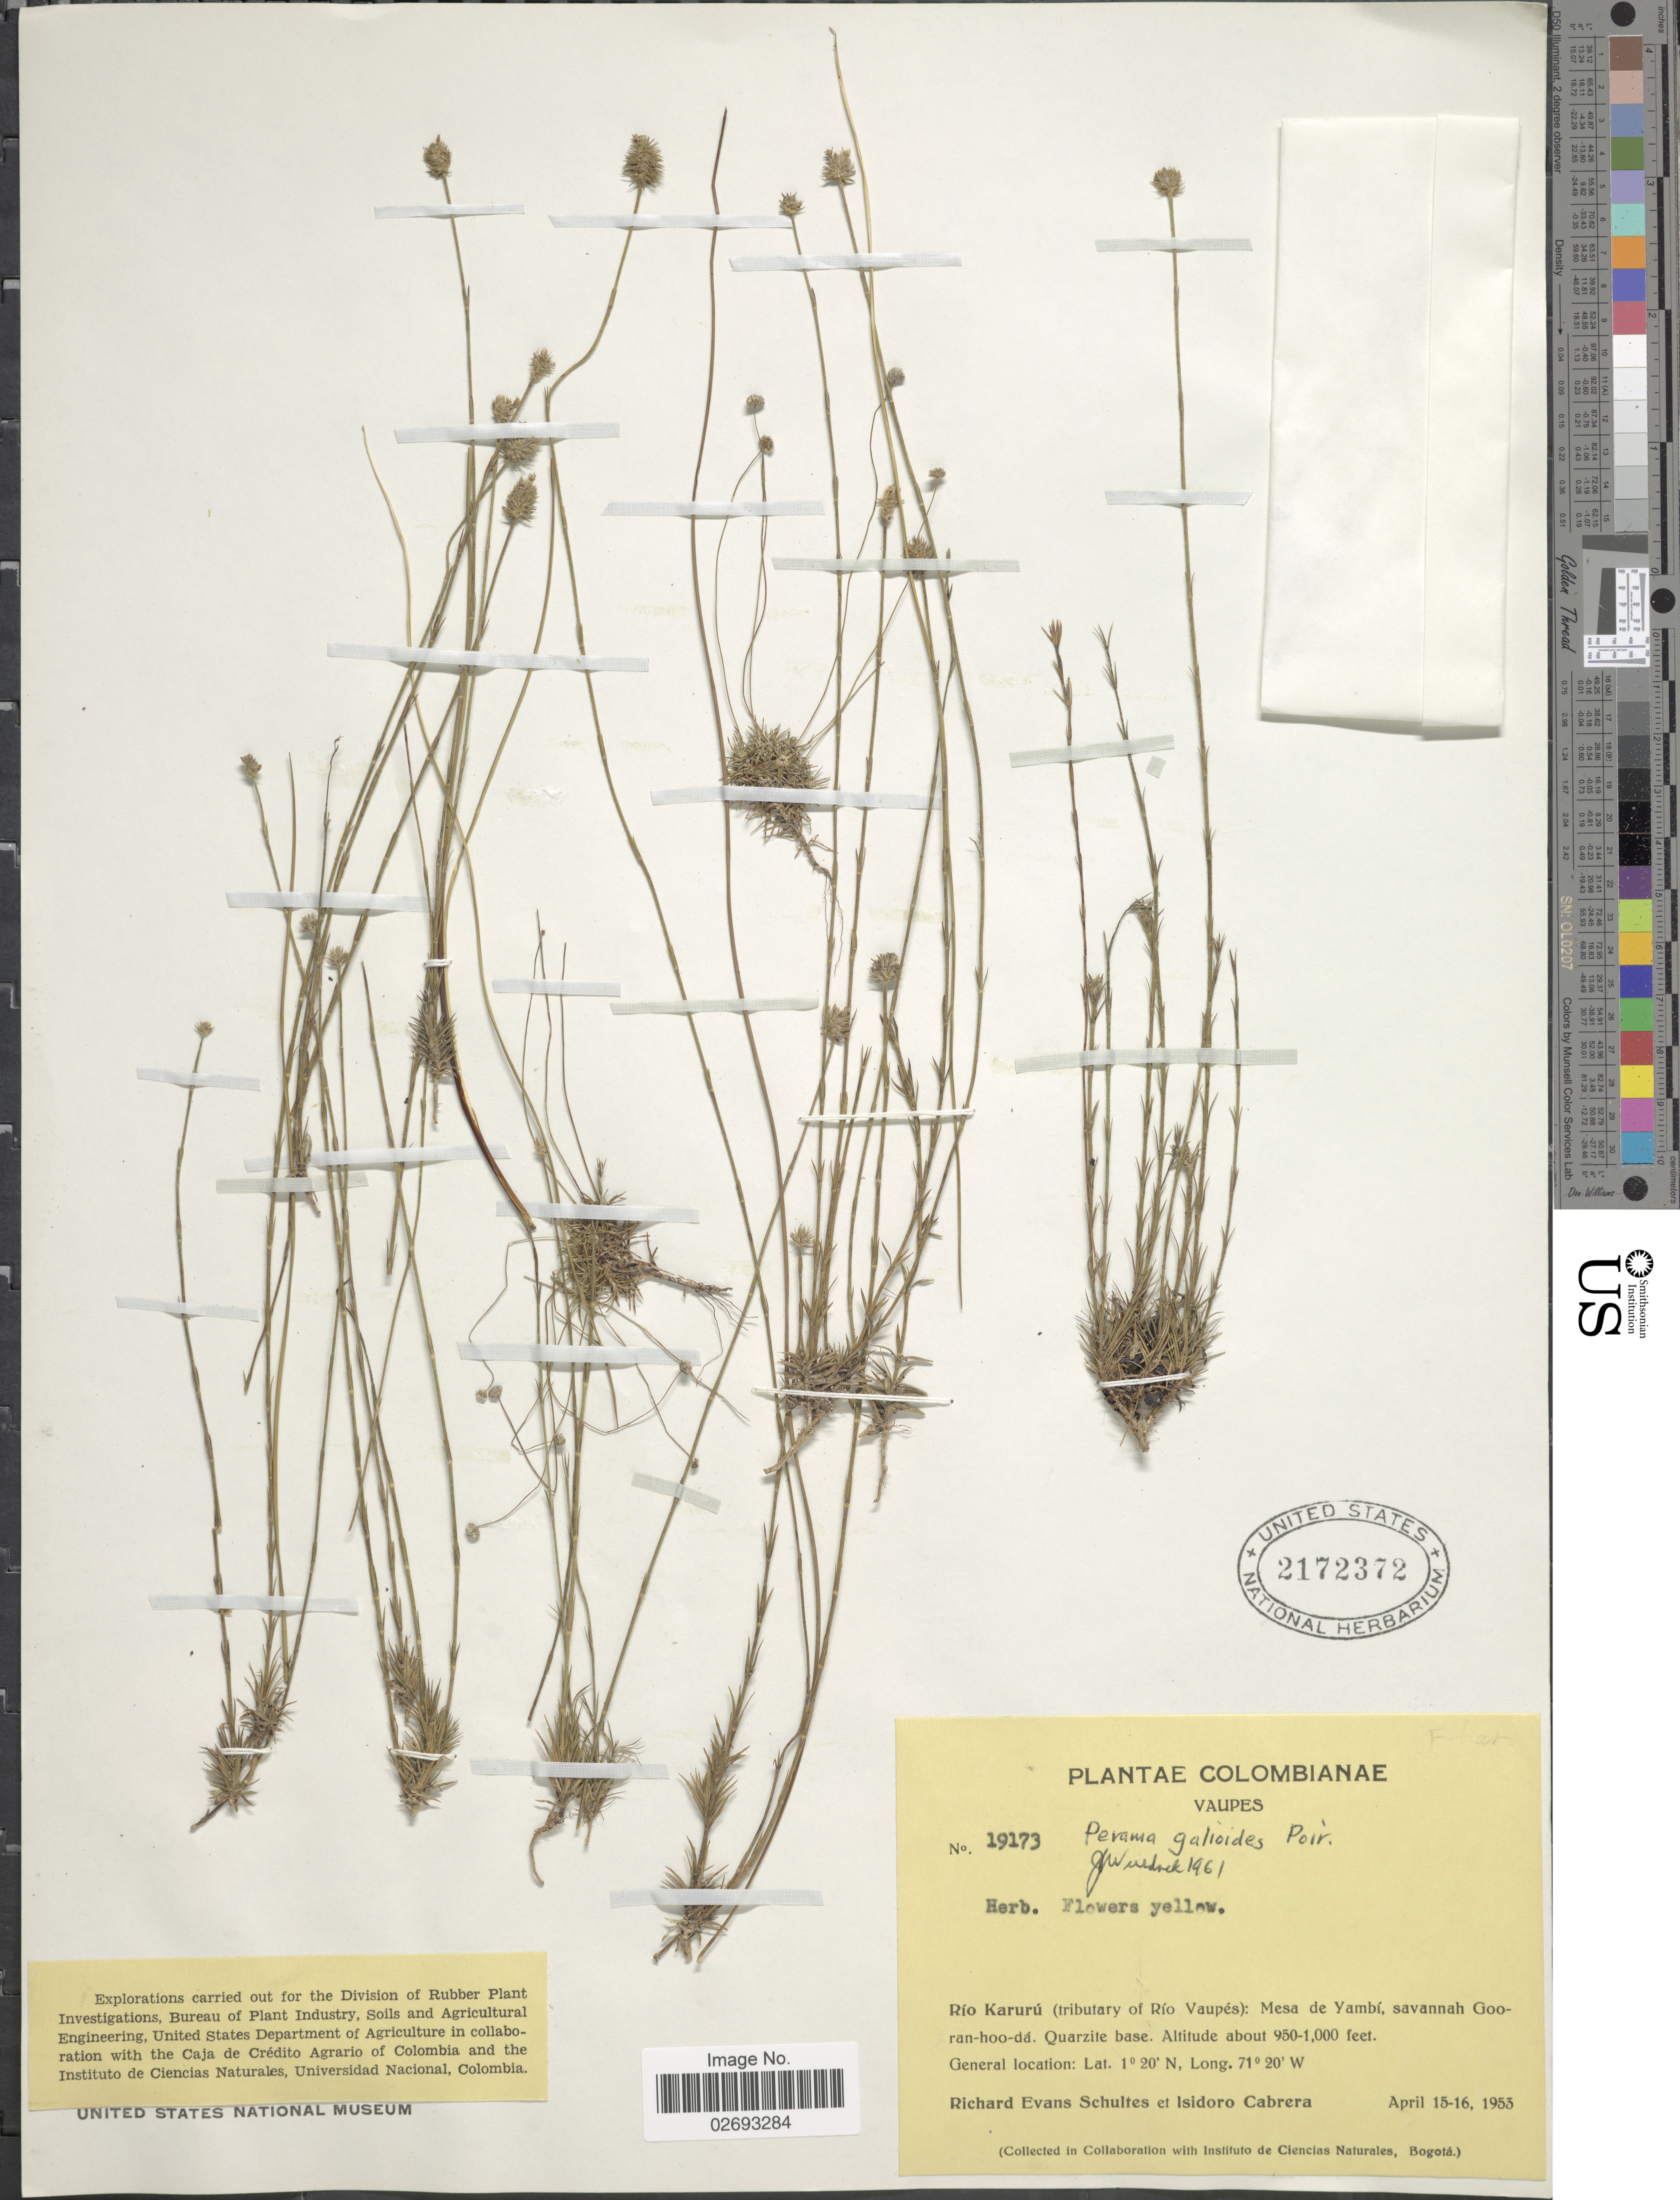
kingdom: Plantae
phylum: Tracheophyta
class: Magnoliopsida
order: Gentianales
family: Rubiaceae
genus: Perama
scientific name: Perama galioides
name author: (Kunth) Poir.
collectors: R. E. Schultes & I. Cabrera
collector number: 19173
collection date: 1953-04-15/1953-04-16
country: Colombia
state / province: Vaupés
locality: Rio Karuru (tributary of Rio Vaupes): Mesa de Yambi, savannah Gooran-hoo-da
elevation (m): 290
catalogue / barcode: US 2172372